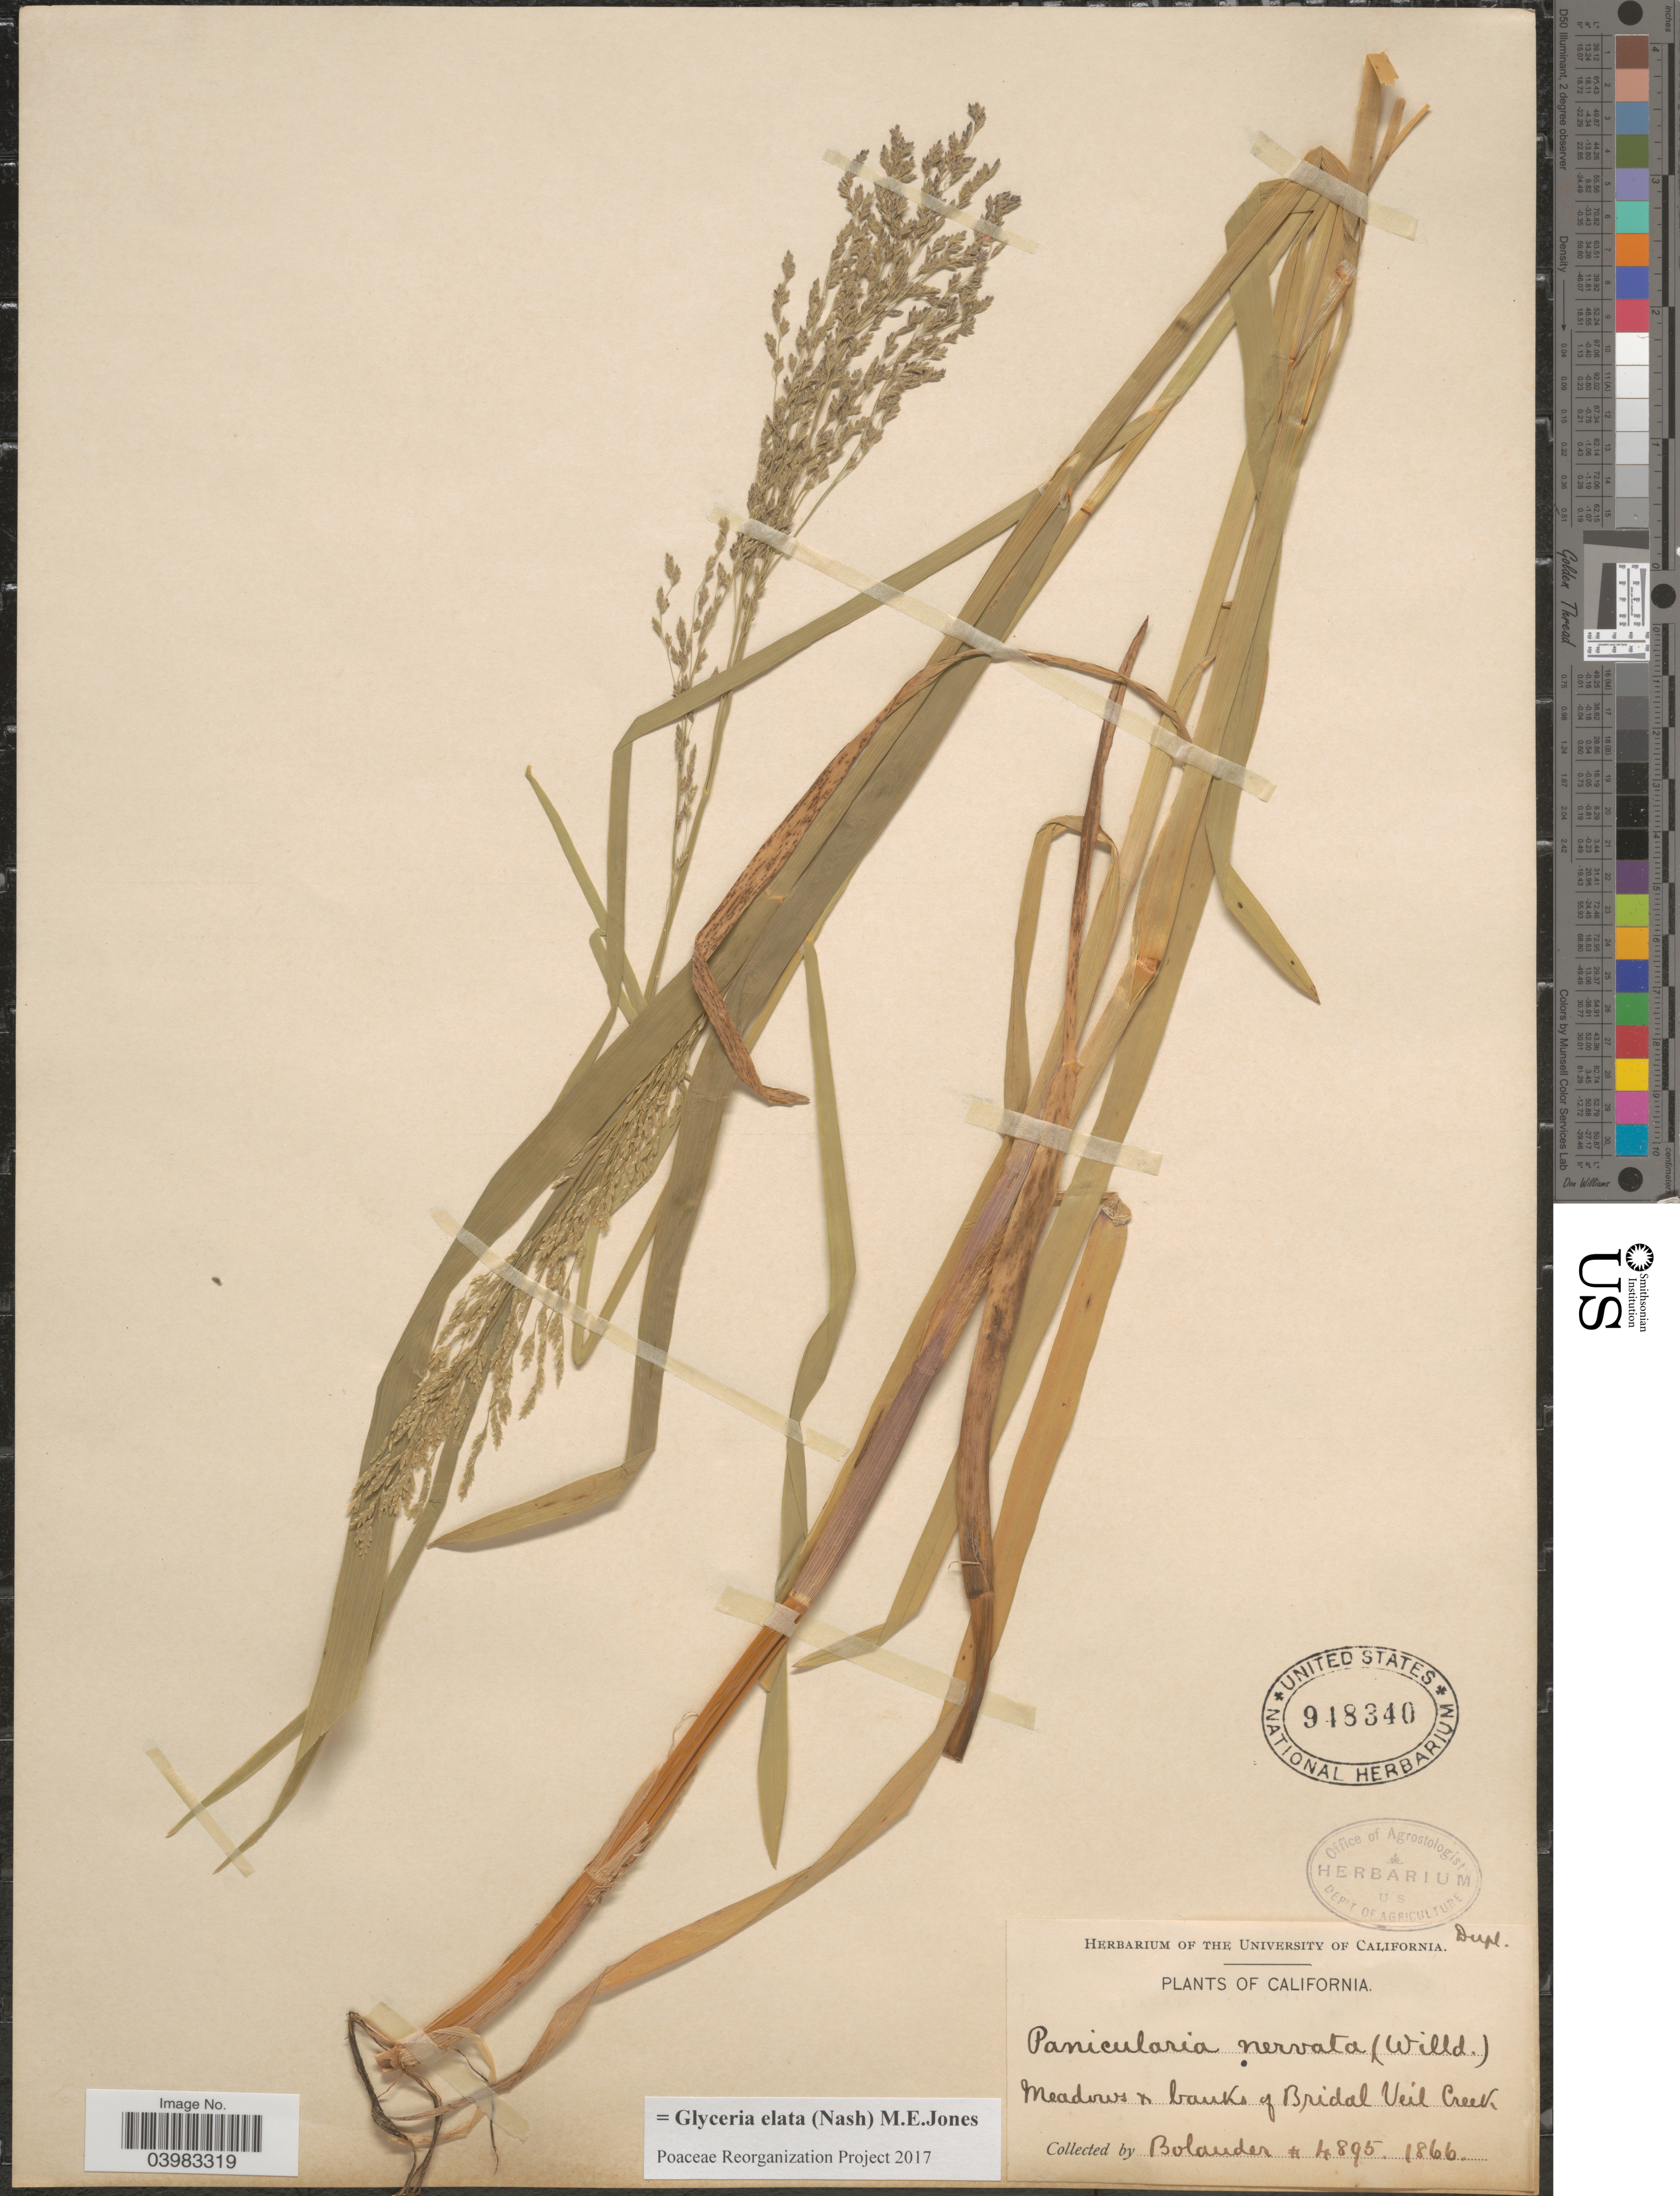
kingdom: Plantae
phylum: Tracheophyta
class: Liliopsida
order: Poales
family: Poaceae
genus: Glyceria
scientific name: Glyceria elata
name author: (Nash) M.E. Jones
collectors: H. Bolander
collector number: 4895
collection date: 1866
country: United States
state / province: California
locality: Meadows & banks of Bridal Veil Creek.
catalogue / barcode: US 948340